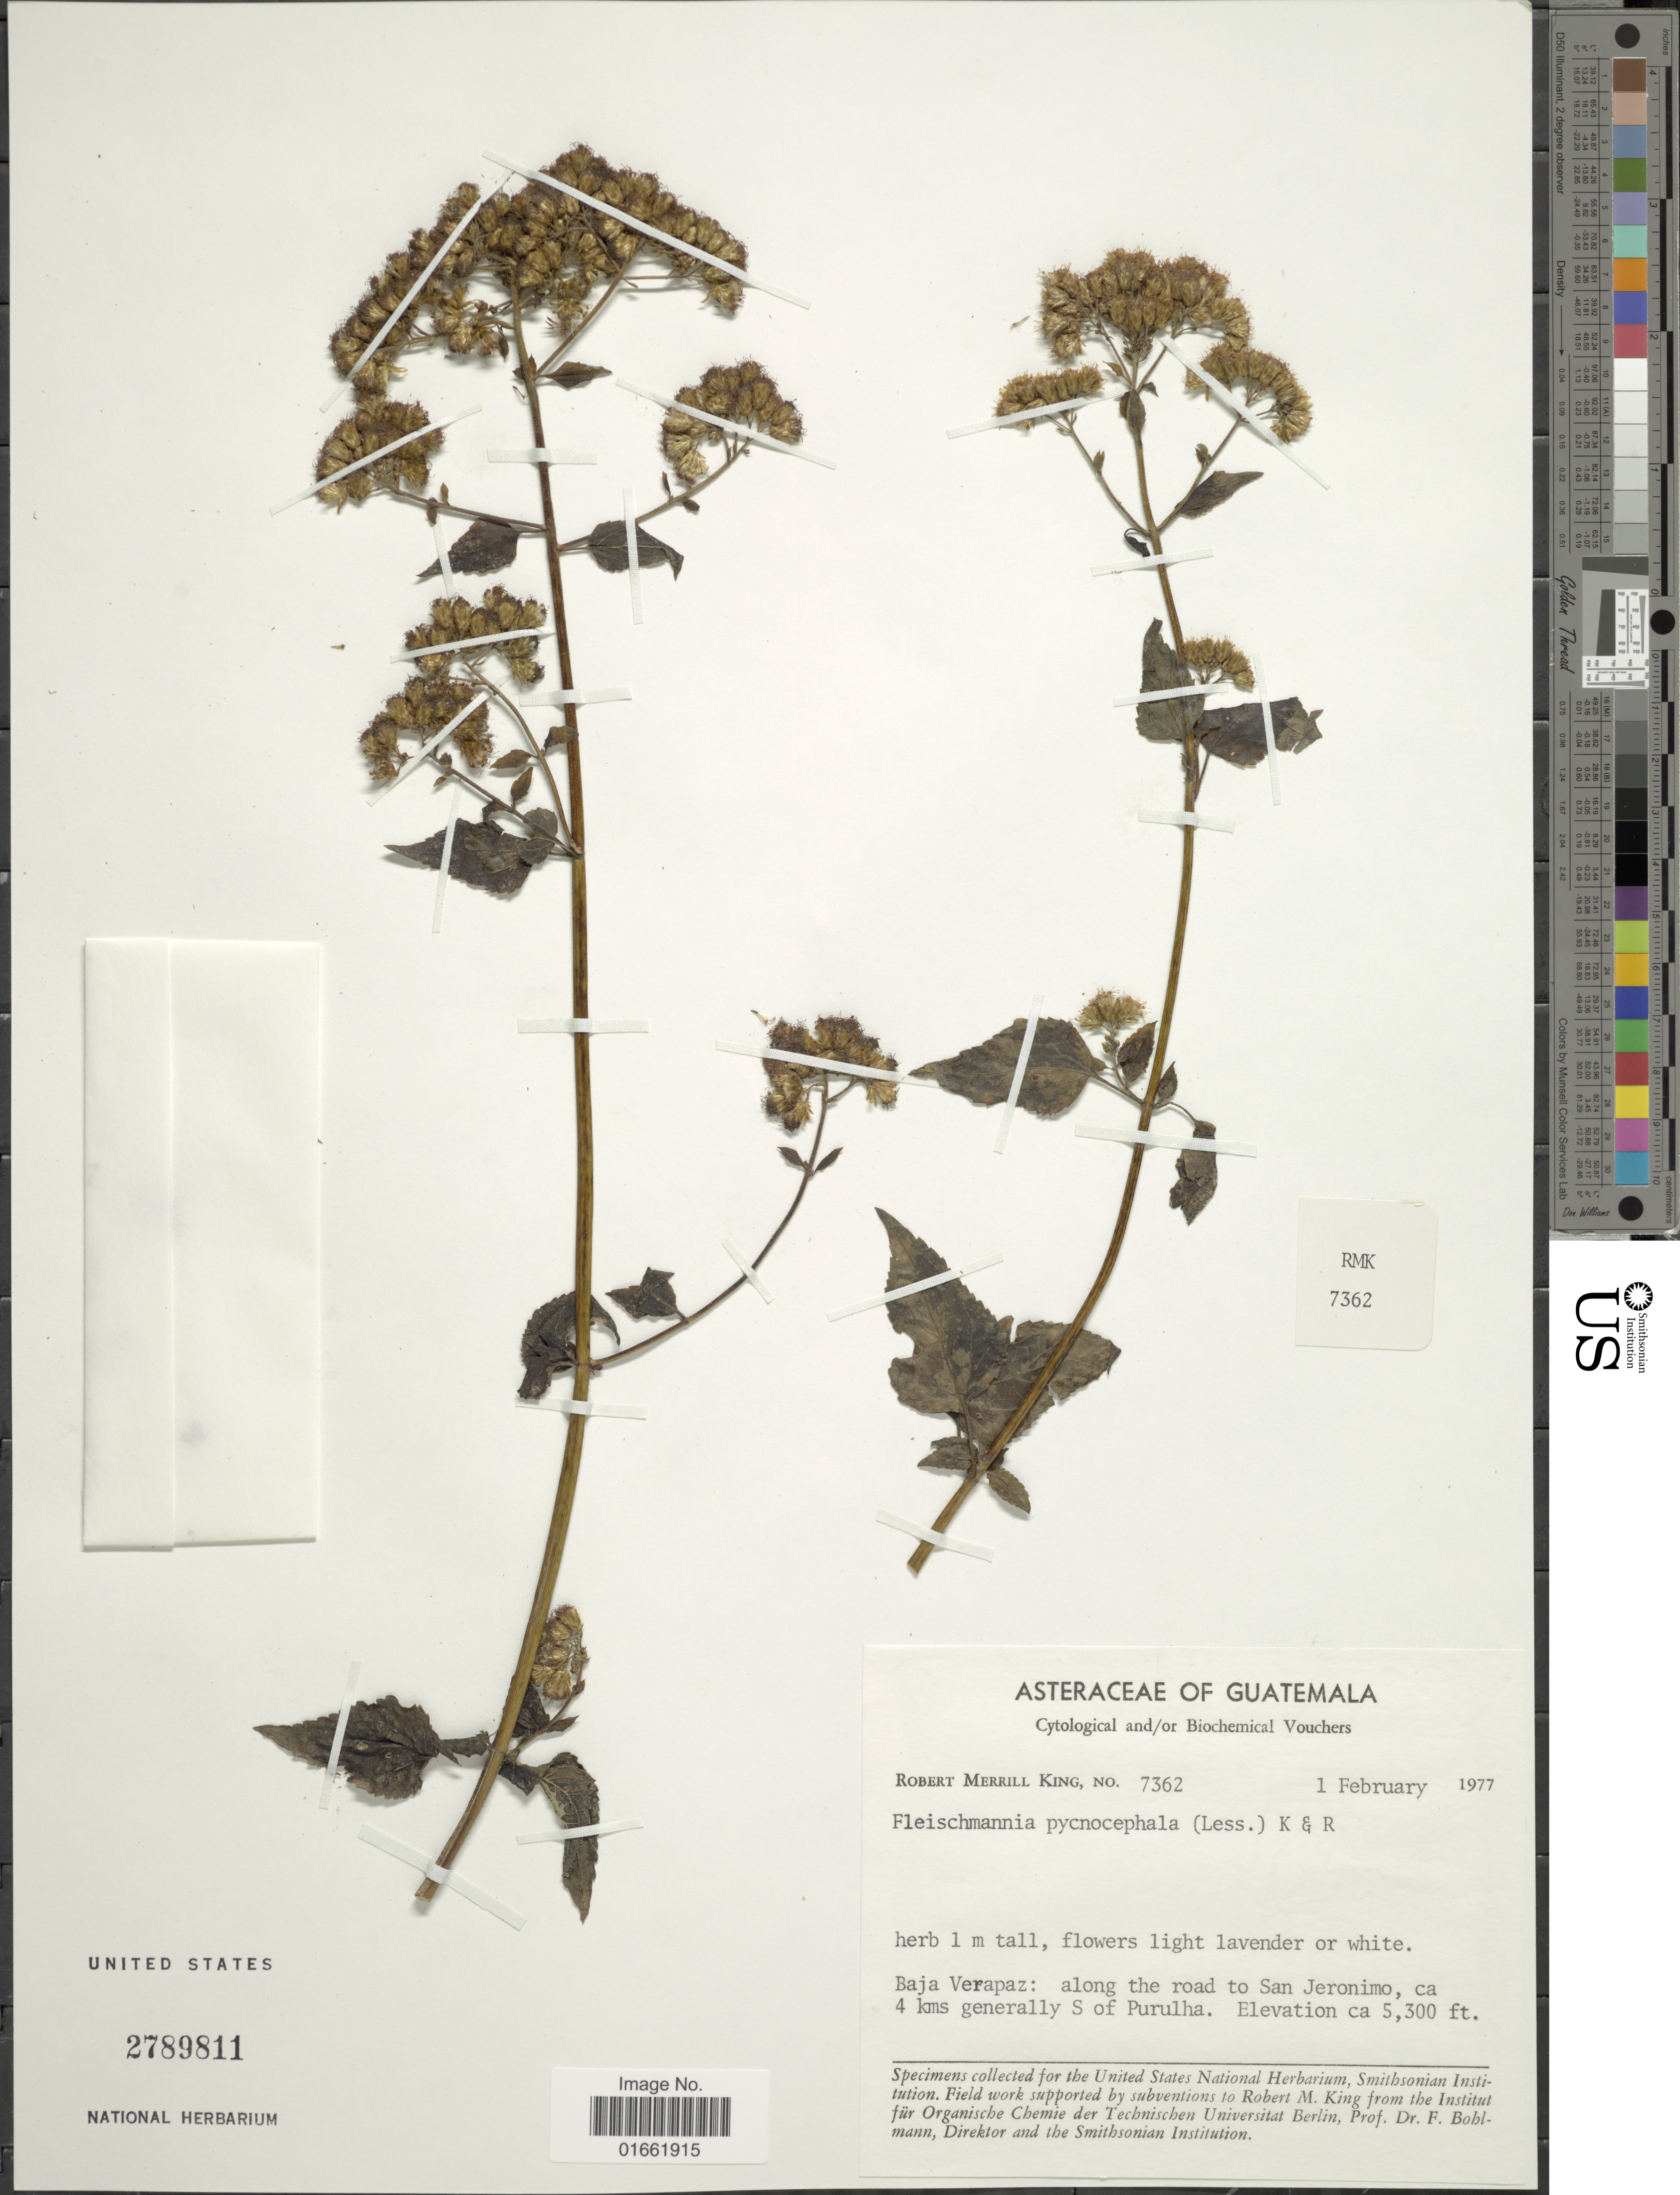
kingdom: Plantae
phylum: Tracheophyta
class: Magnoliopsida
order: Asterales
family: Asteraceae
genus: Fleischmannia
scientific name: Fleischmannia pycnocephala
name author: (Less.) R.M. King & H. Rob.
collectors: R. M. King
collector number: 7362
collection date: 1977-02-01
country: Guatemala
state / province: Baja Verapaz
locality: Baja Verapaz: along the road toSan Jeronimo, ca 4 km s generally S of Purulha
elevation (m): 1615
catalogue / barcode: US 2789811